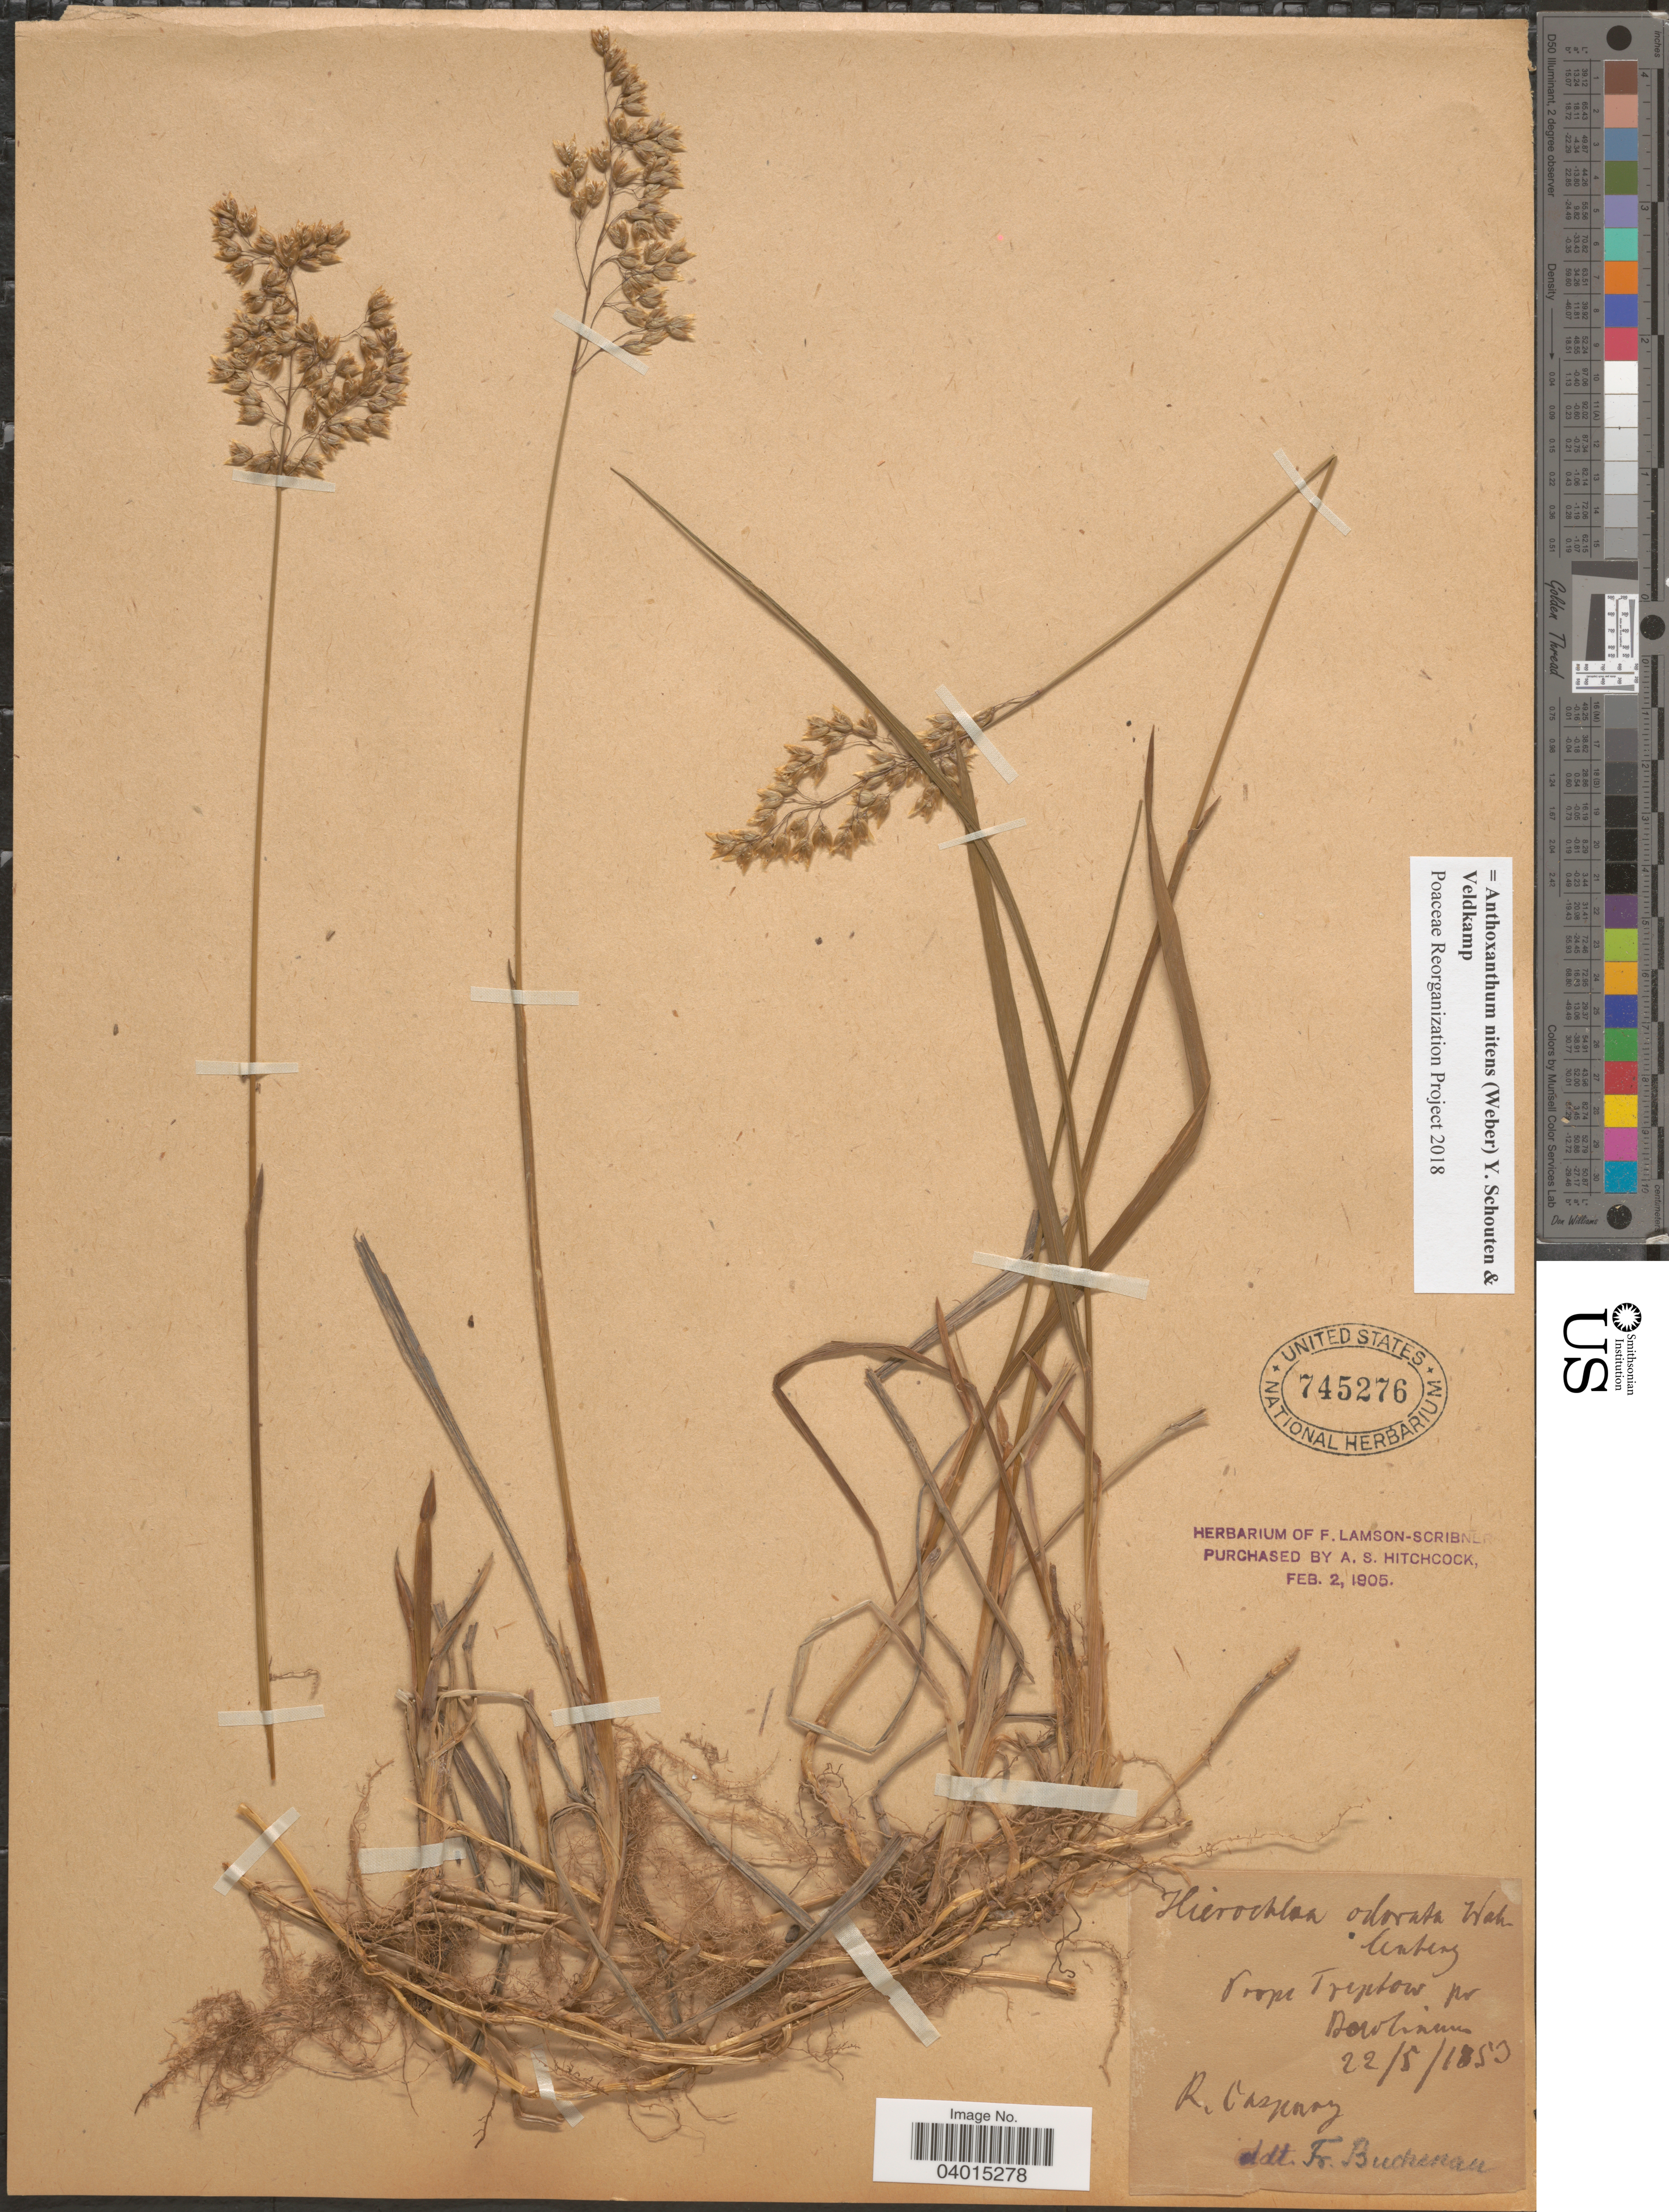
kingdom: Plantae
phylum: Tracheophyta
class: Liliopsida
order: Poales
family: Poaceae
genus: Anthoxanthum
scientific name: Anthoxanthum nitens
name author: (G.H. Weber) R.T.A. Schouten & Veldkamp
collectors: R. Caspnay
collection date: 1853-05-22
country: Germany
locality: Prope Treptow pr Dowhinum [interpreted].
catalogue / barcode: US 745276